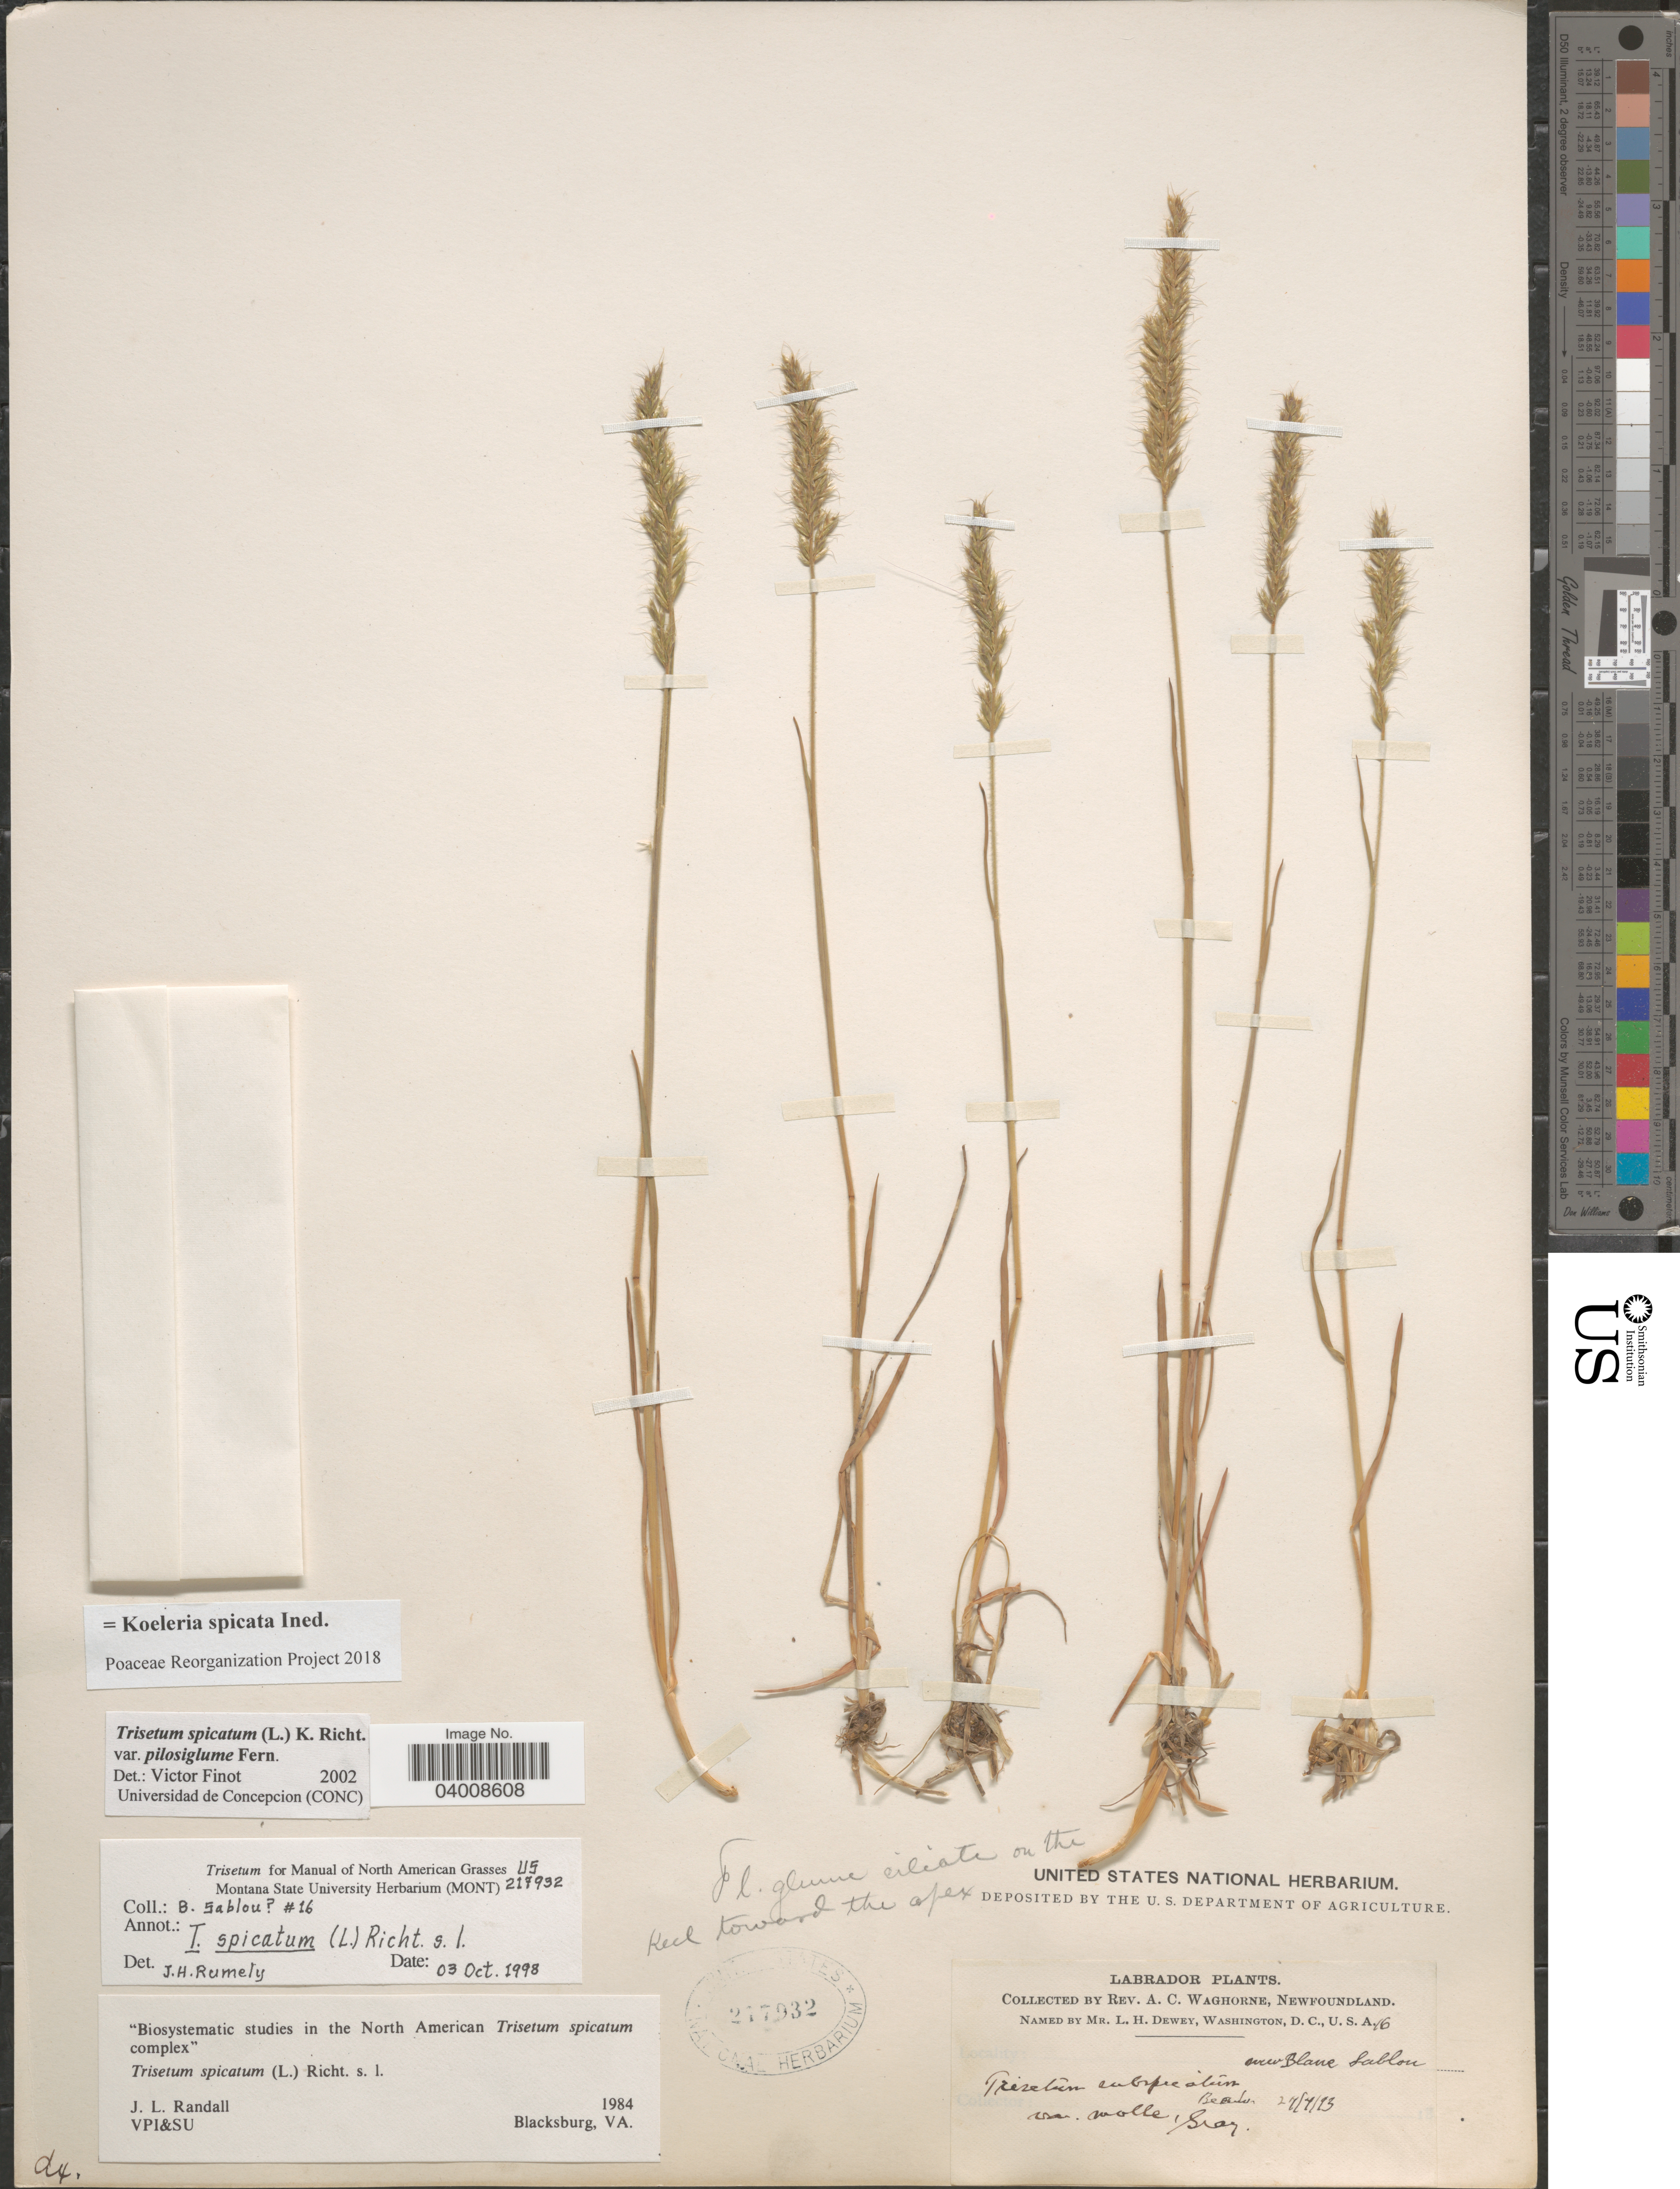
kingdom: Plantae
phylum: Tracheophyta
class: Liliopsida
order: Poales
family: Poaceae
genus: Koeleria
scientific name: Koeleria spicata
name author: (L.) Barberá et al.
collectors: A. Waghorne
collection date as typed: Transcribed d/m/y: 27/7/93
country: Canada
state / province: Newfoundland and Labrador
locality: Labrador. New Blanc Sablon.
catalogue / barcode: US 217932